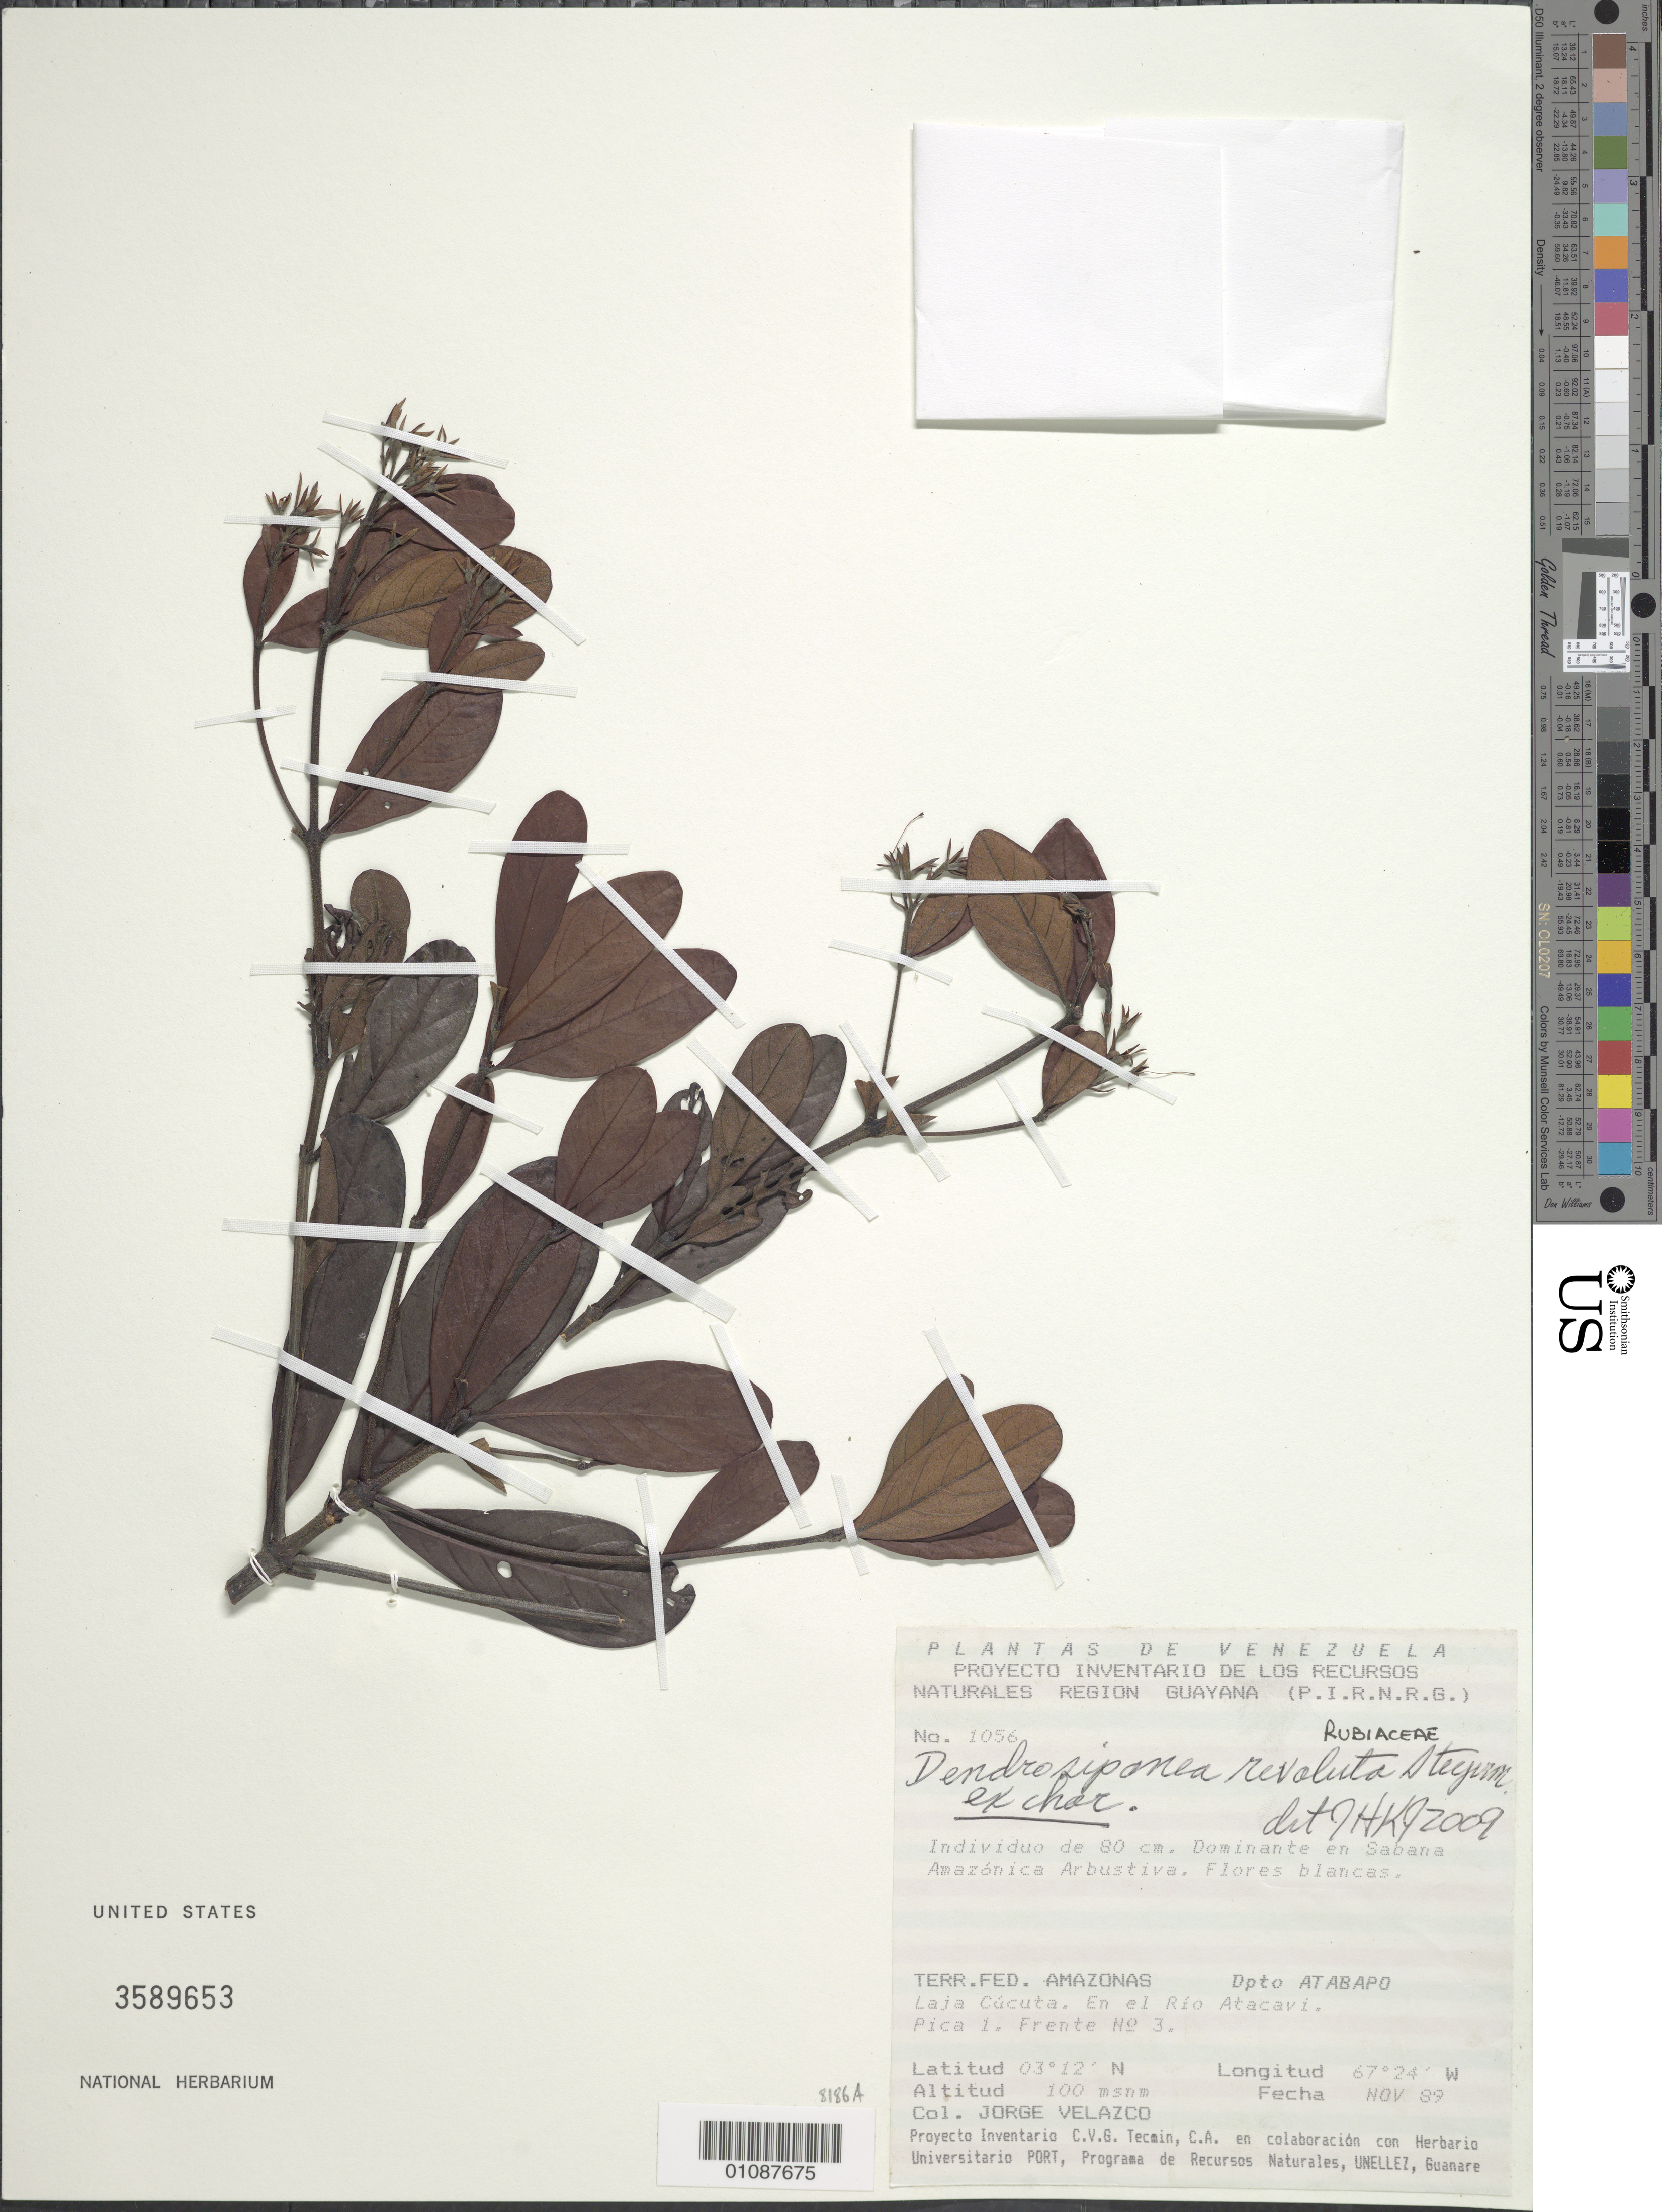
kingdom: Plantae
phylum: Tracheophyta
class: Magnoliopsida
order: Gentianales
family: Rubiaceae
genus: Dendrosipanea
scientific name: Dendrosipanea revoluta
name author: Steyerm.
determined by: Kirkbride, J. H.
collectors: J. Velazco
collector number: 1056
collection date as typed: Nov-89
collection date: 1989-11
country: Venezuela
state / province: Amazonas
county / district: Atabapo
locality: Laja Cúcuta. En el Rio Atacavi. Pica 1. Frente No. 3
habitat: Sabana Amazonica arbustiva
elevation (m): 100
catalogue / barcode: US 3589653